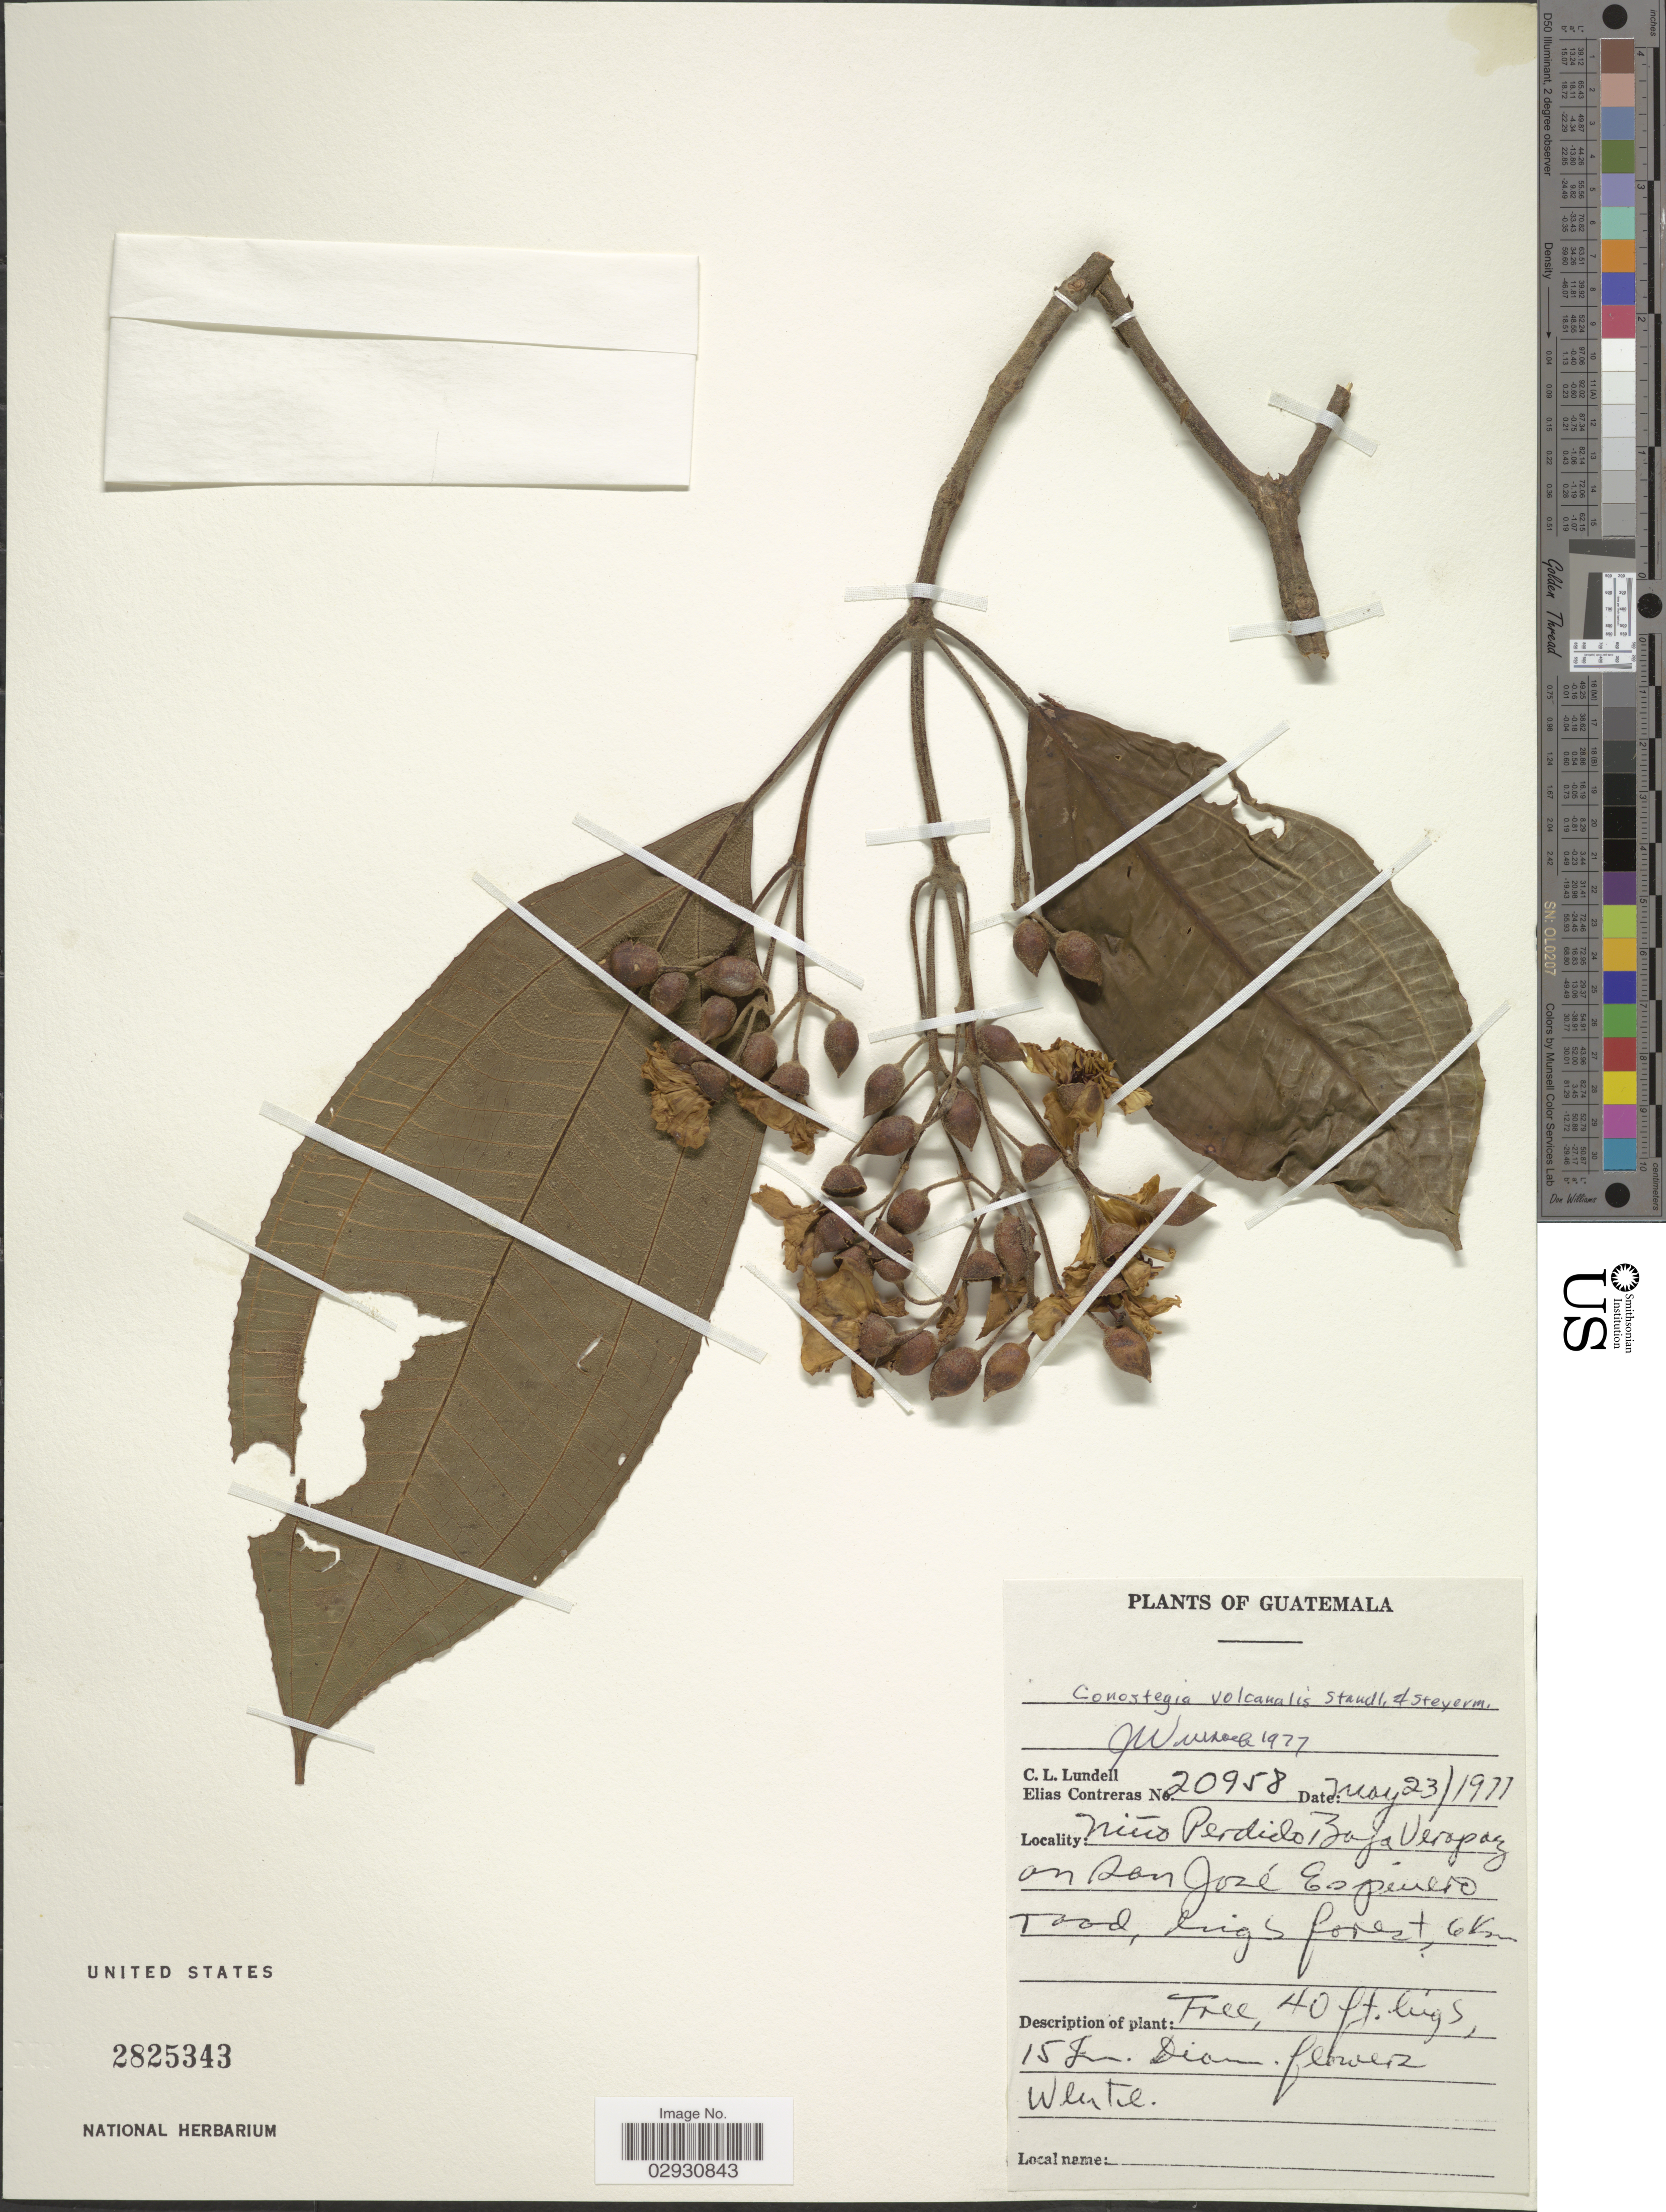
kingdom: Plantae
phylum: Tracheophyta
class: Magnoliopsida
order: Myrtales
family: Melastomataceae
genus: Conostegia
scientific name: Conostegia volcanalis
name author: Standl. & Steyerm.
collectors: C. L. Lundell & E. Contreras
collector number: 20958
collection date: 1977-05-23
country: Guatemala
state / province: Baja Verapaz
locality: Niño Perdido. Baja Verapaz. On San José Espinero road, bigs forest, 6 Km.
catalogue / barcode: US 2825343